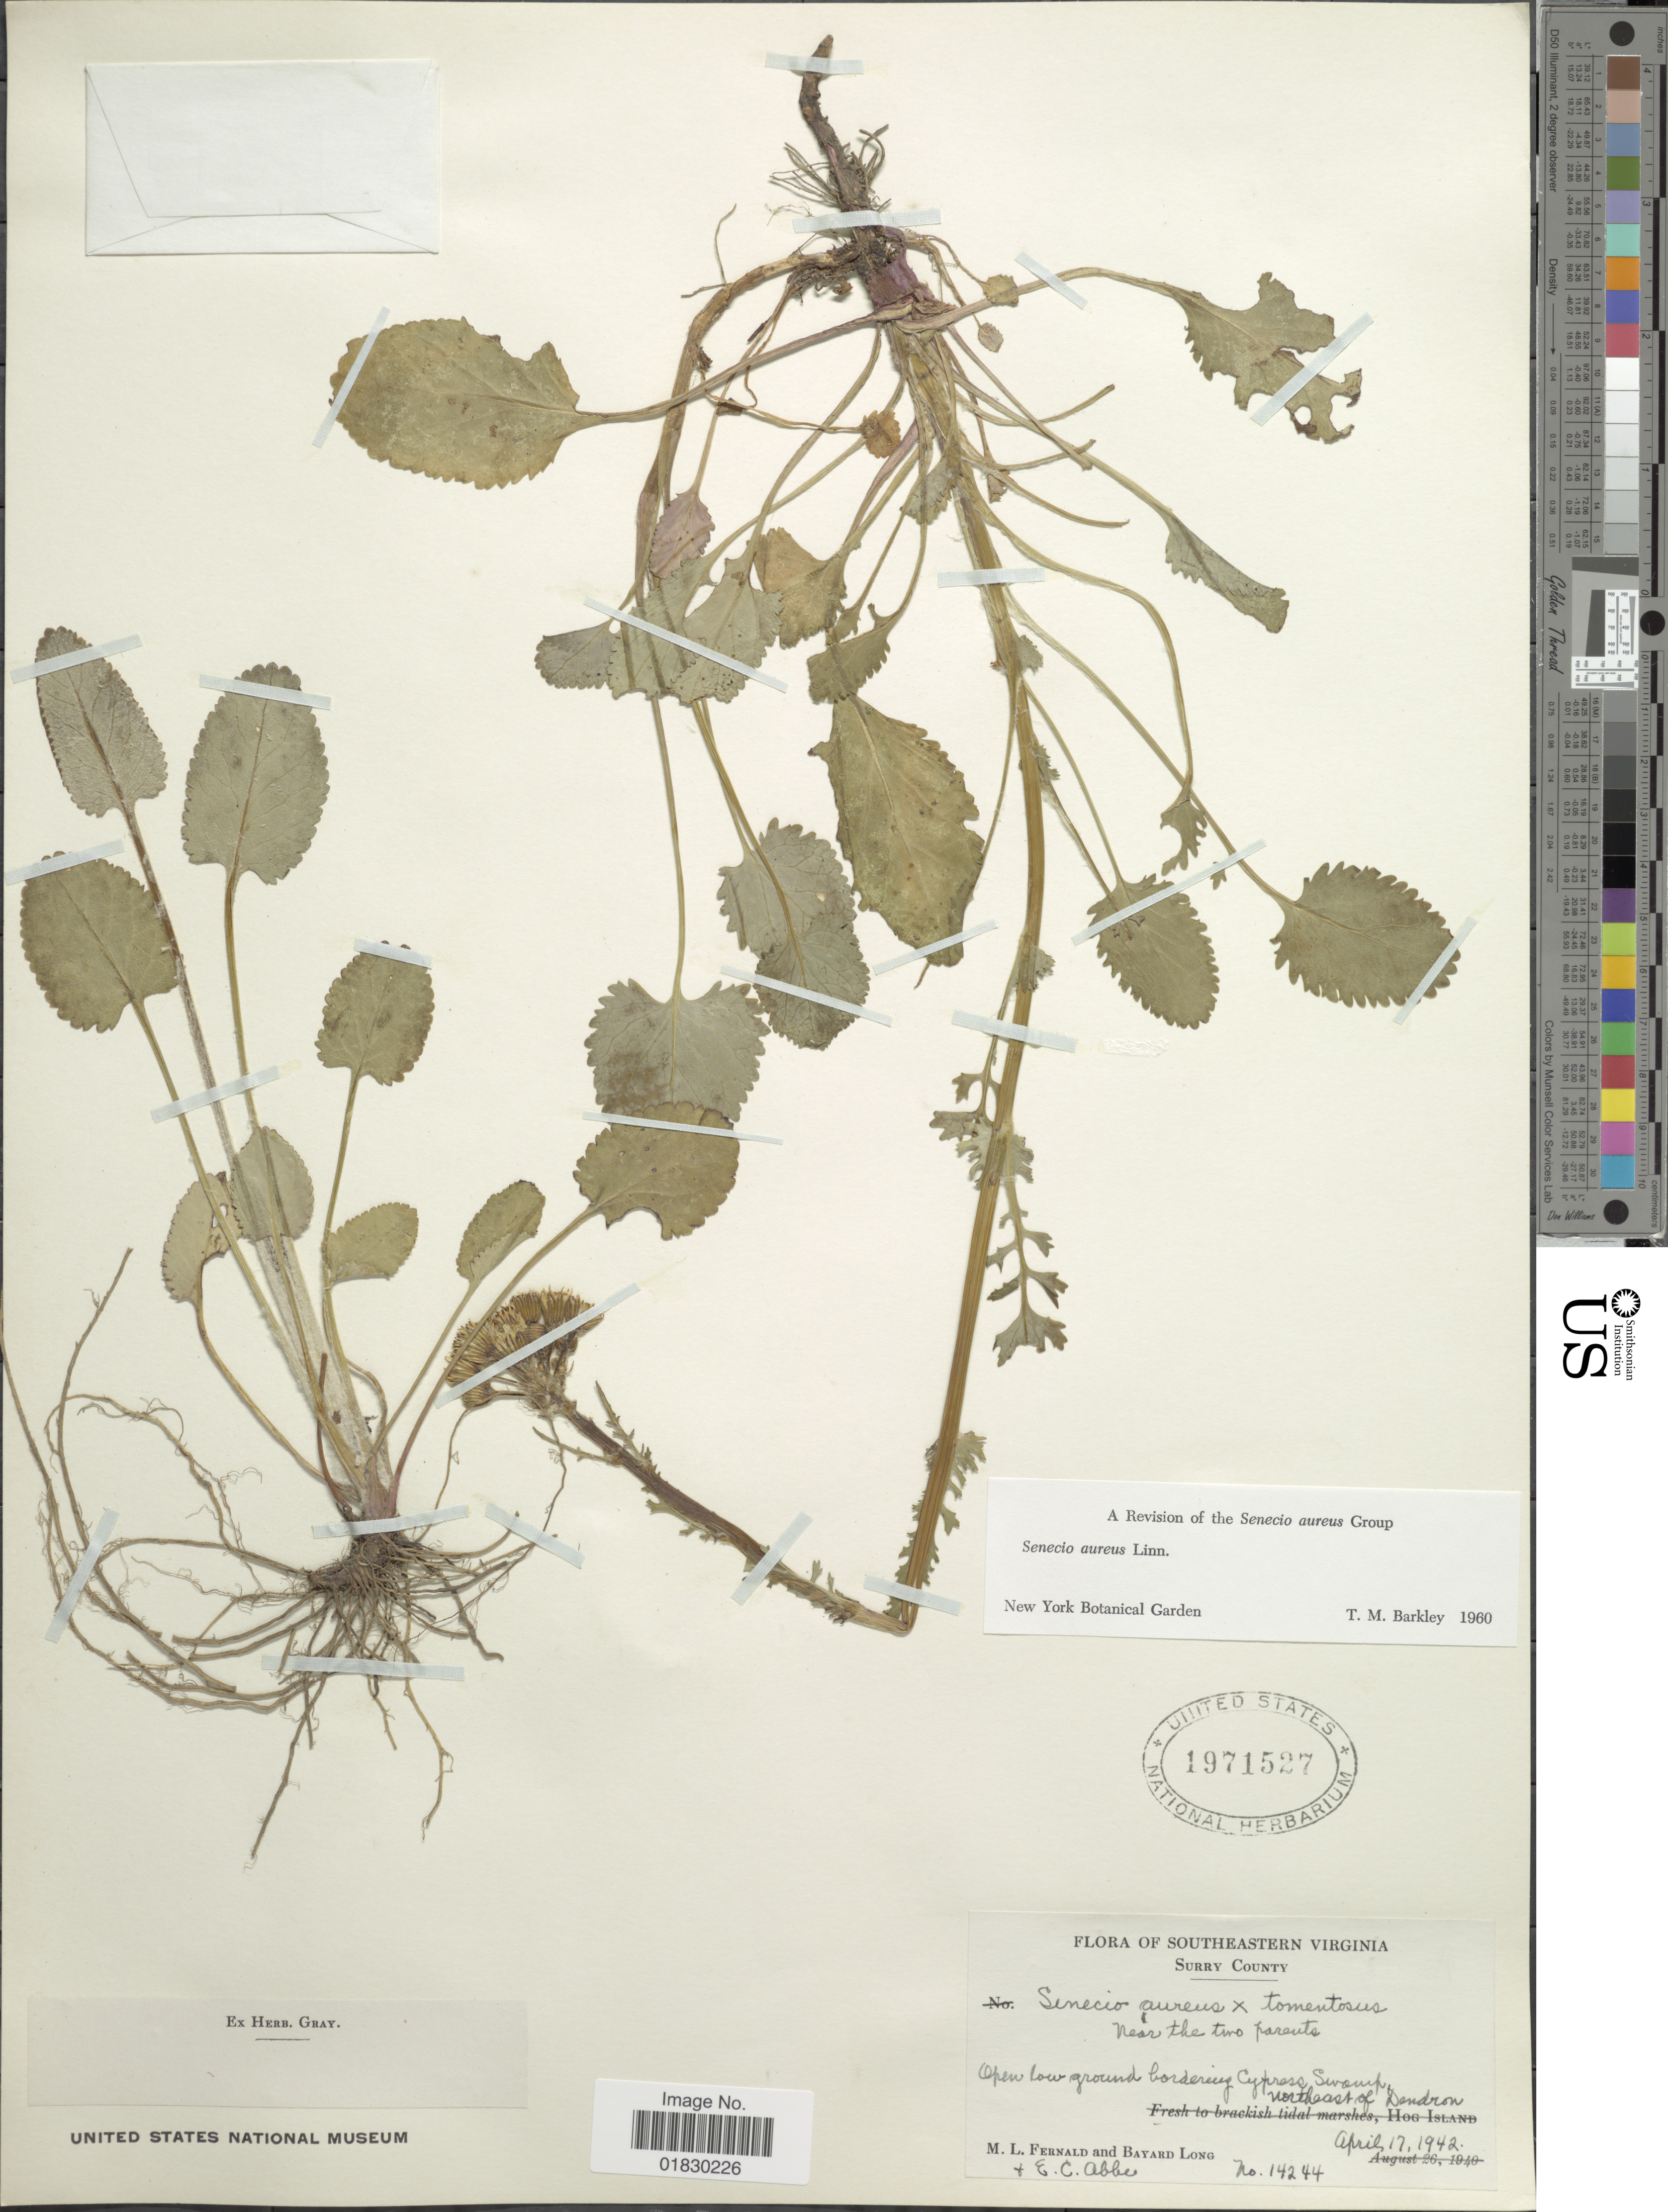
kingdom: Plantae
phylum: Tracheophyta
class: Magnoliopsida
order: Asterales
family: Asteraceae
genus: Packera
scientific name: Packera aurea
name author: (L.) Á. Löve & D. Löve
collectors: M. L. Fernald, B. Long & E. C. Abbe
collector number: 14244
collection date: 1942-04-17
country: United States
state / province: Virginia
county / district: Surry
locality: Southeastern Virginia, Surry County, Northeast of Dendron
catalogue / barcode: US 1971527